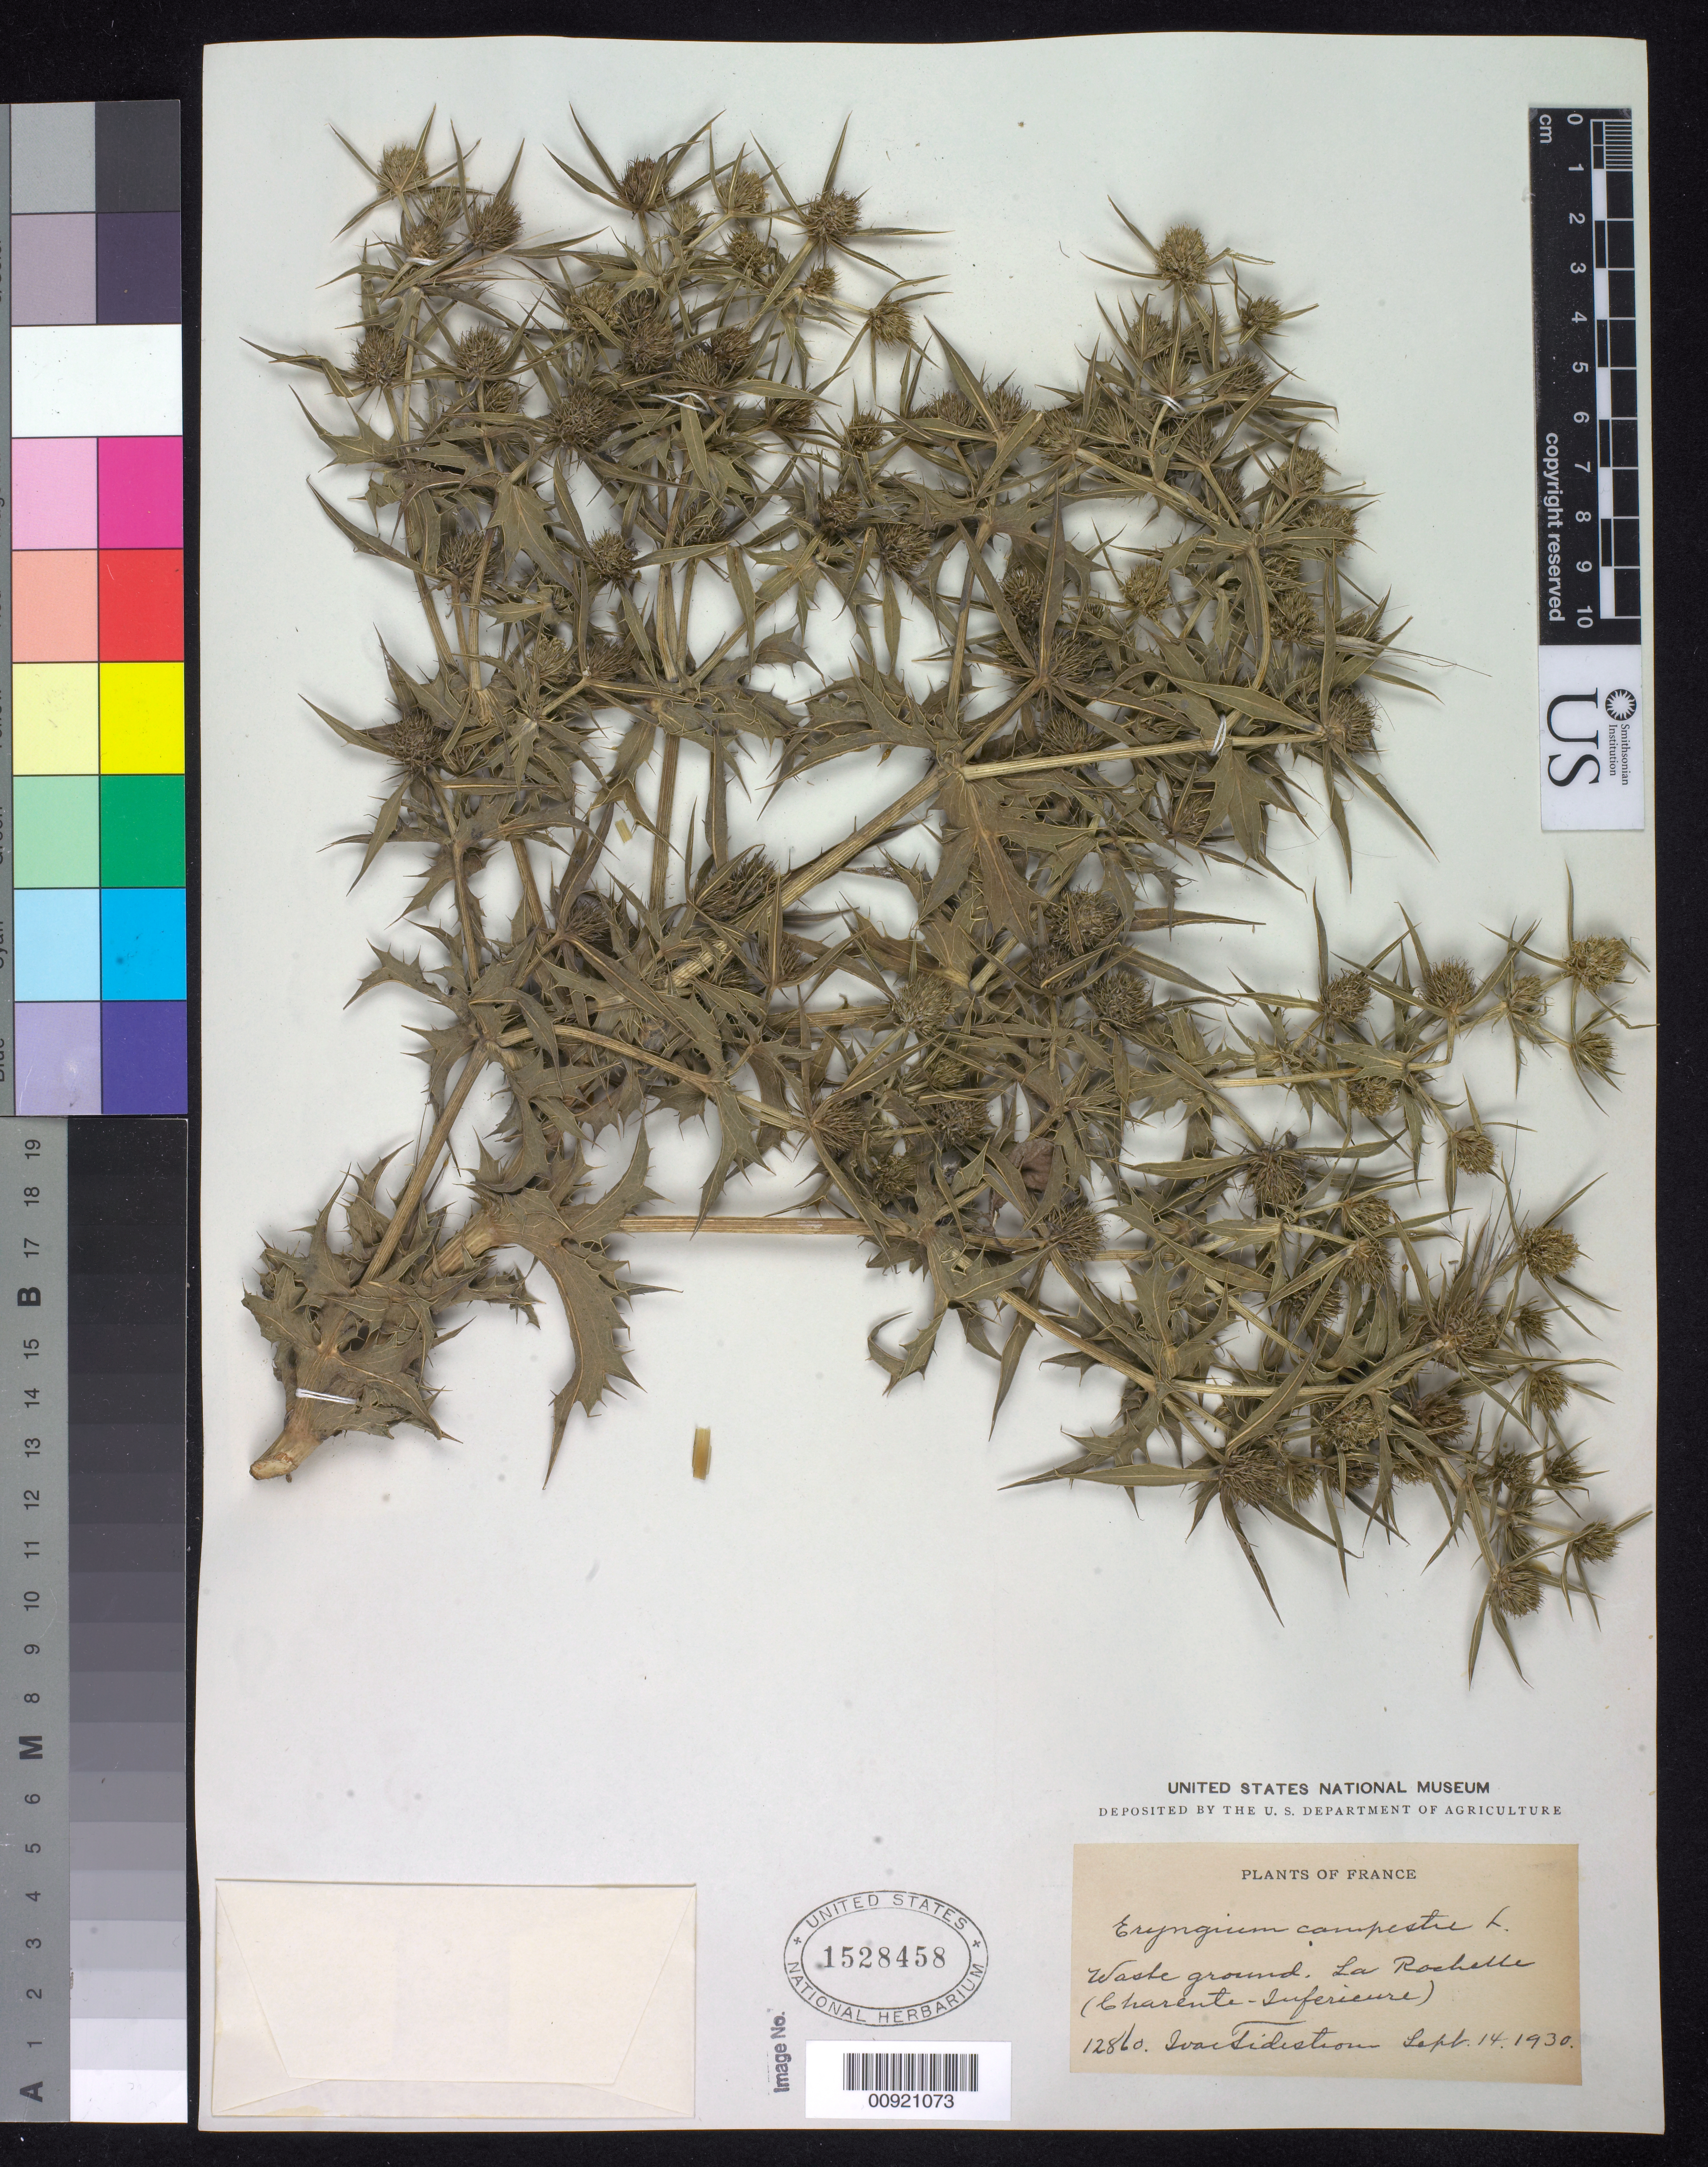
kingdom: Plantae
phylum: Tracheophyta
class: Magnoliopsida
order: Apiales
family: Apiaceae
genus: Eryngium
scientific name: Eryngium campestre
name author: L.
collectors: I. F. Tidestrom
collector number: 12860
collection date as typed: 14 Sep 1930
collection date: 1930-09-14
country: France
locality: Waste ground. La rochelle (Charente-Inferieure)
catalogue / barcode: US 1528458